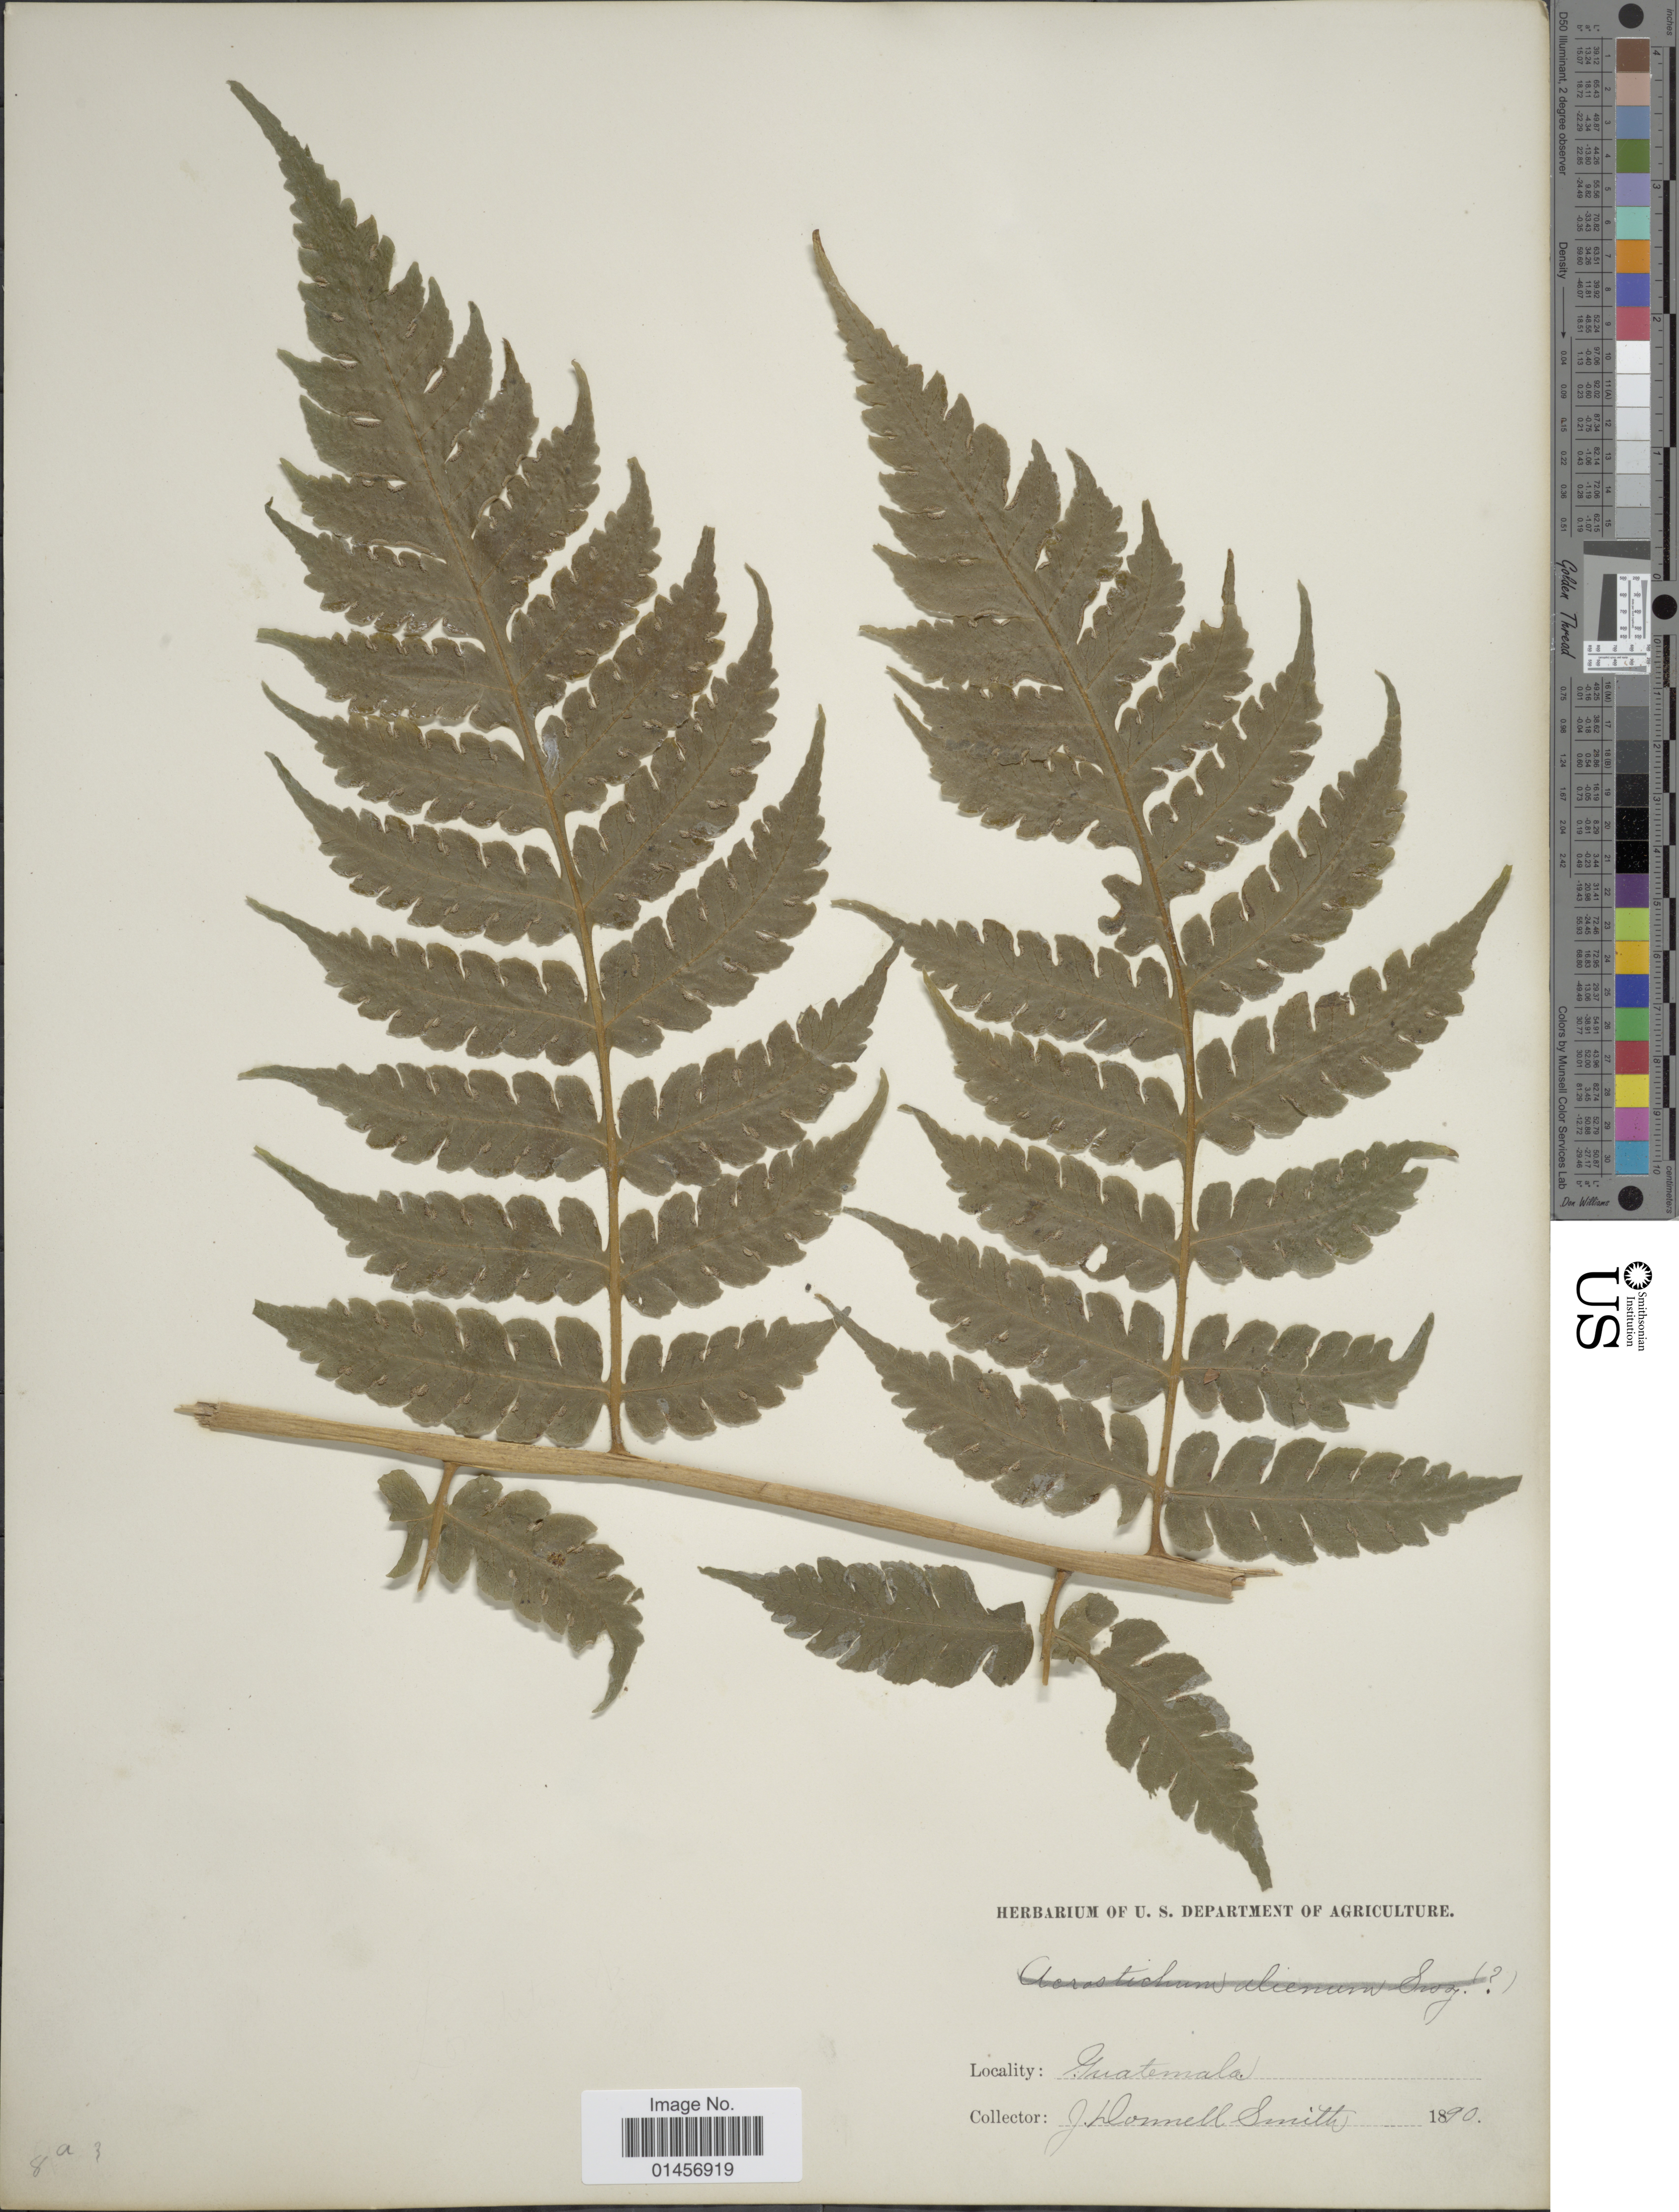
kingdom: Plantae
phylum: Tracheophyta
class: Polypodiopsida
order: Polypodiales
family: Lonchitidaceae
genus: Lonchitis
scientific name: Lonchitis hirsuta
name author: L.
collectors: J. Donnell Smith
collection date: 1890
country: Guatemala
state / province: Guatemala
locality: Guatemala.